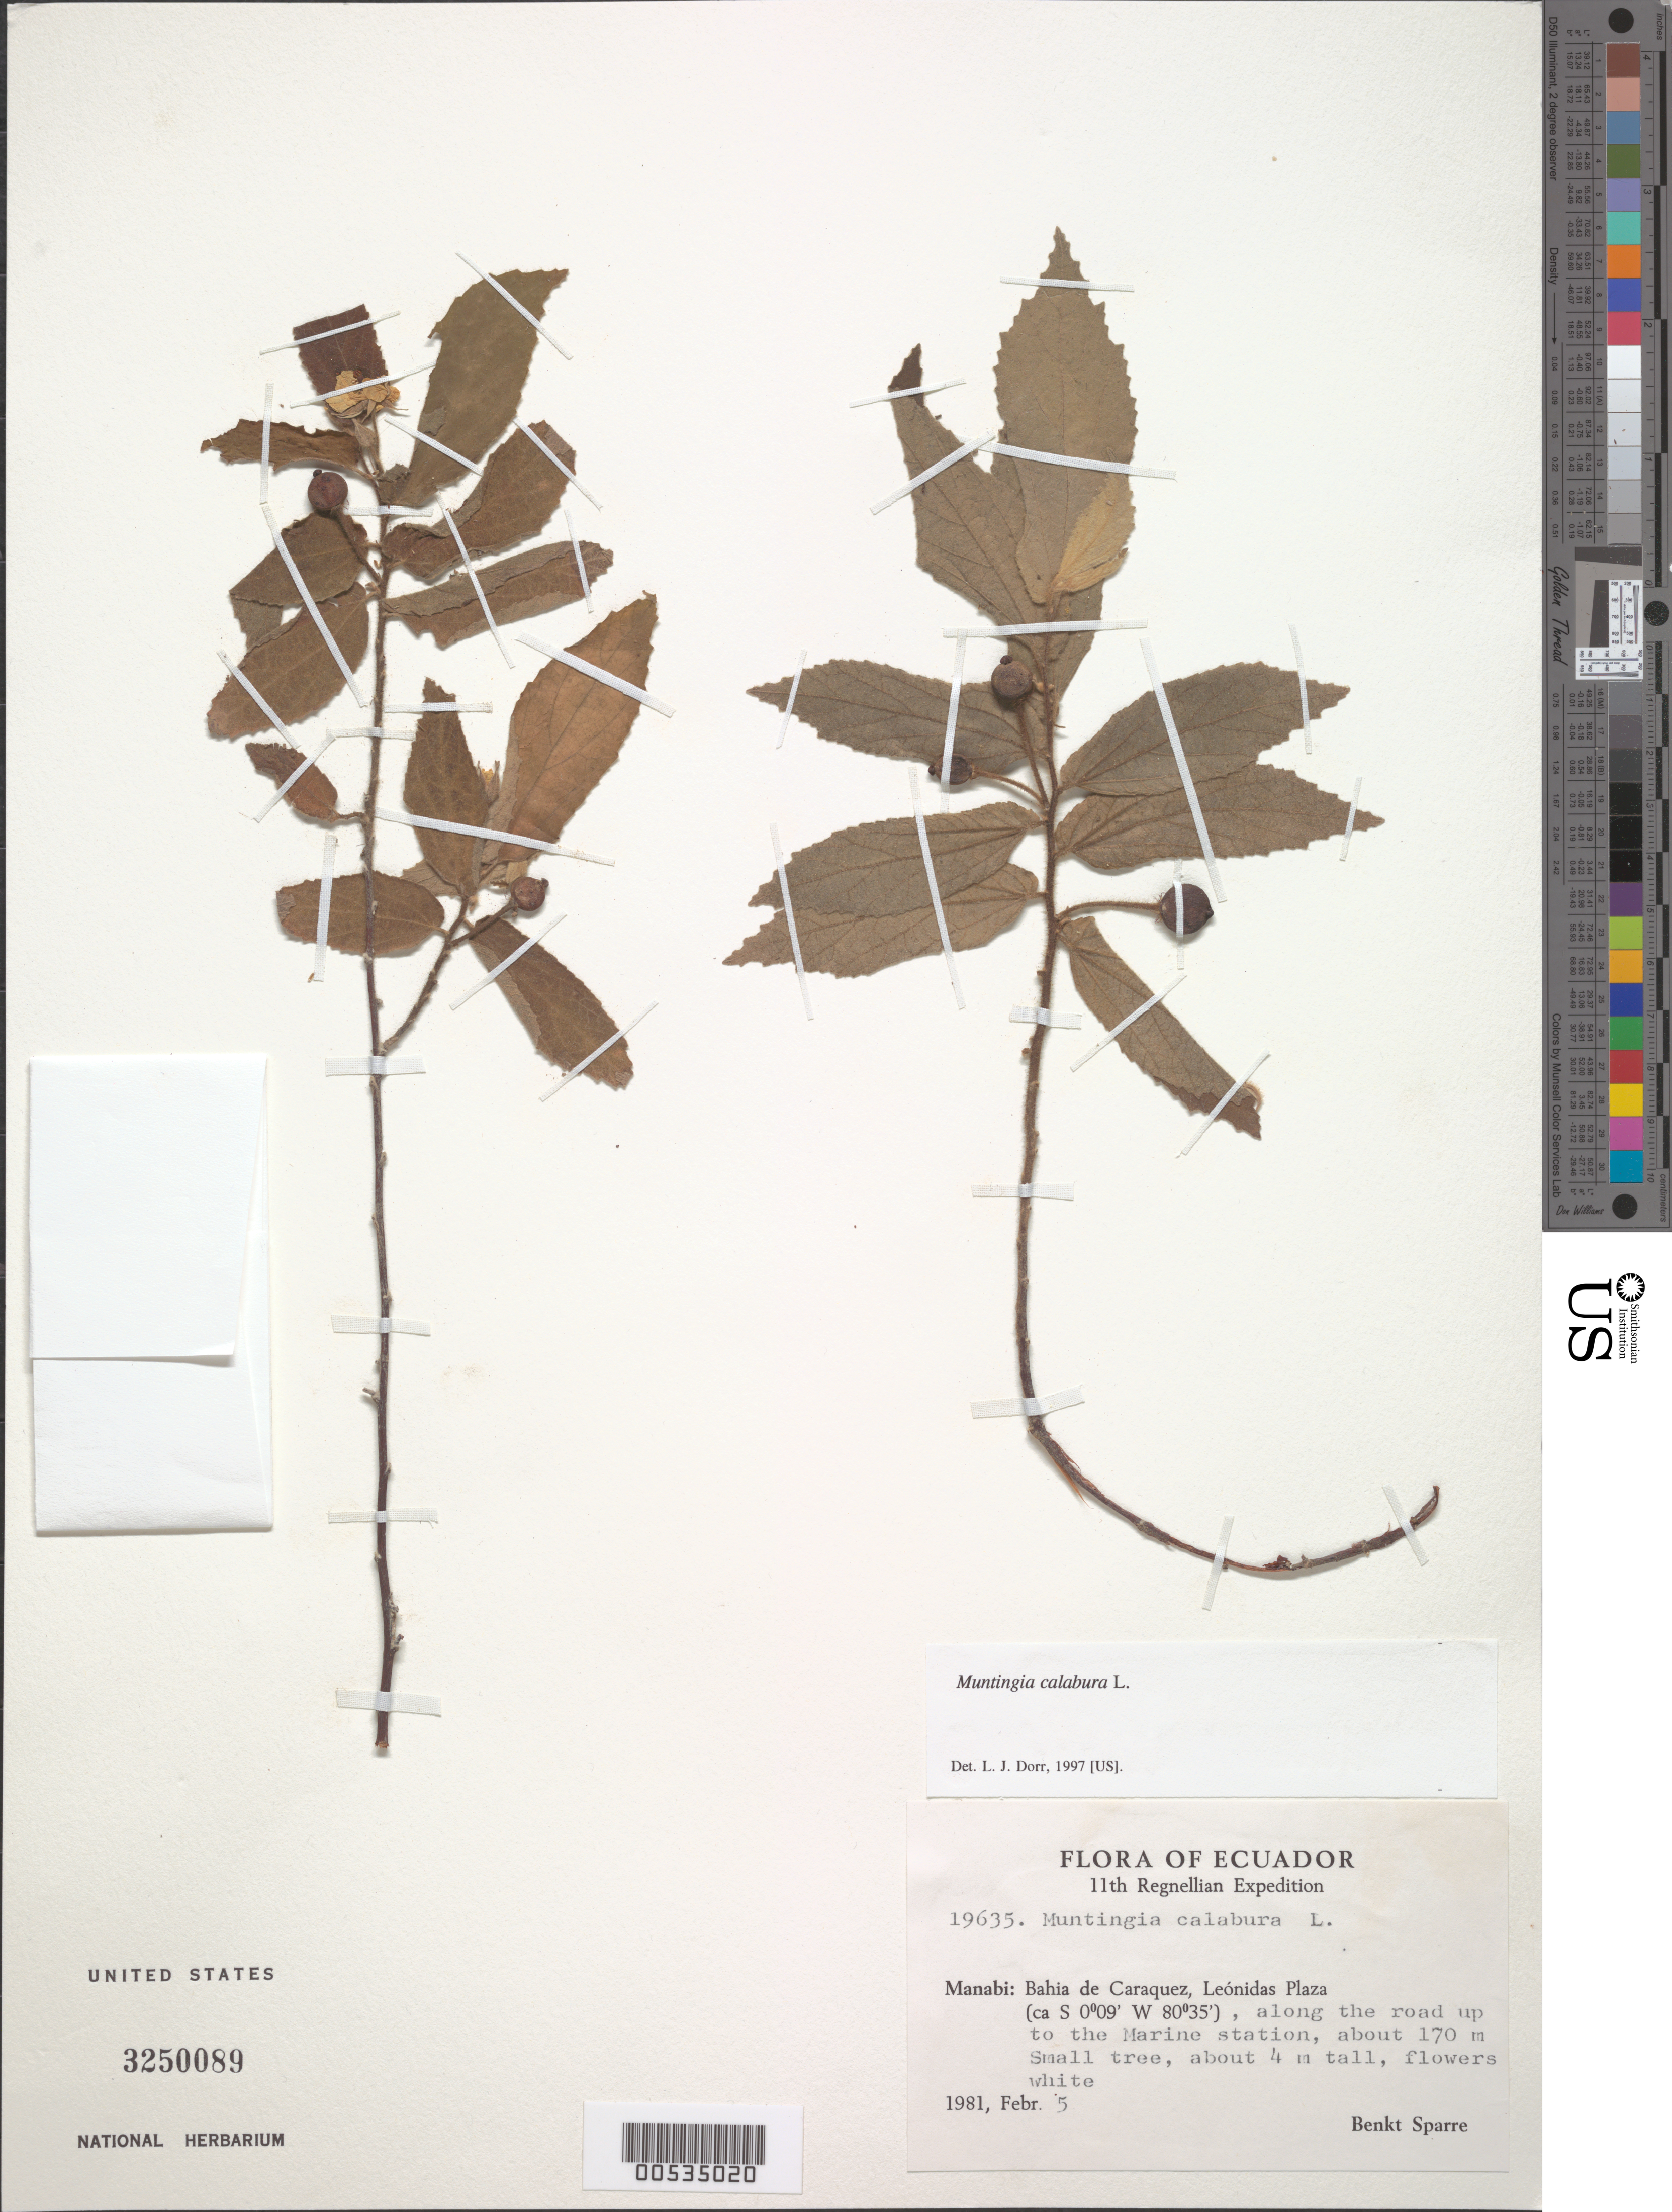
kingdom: Plantae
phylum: Tracheophyta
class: Magnoliopsida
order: Malvales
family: Muntingiaceae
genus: Muntingia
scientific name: Muntingia calabura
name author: L.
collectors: B. Sparre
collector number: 19635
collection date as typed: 05 Feb 1981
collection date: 1981-02-05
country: Ecuador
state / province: Manabí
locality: Bahia de Caraquez, Leónidas Plaza, along the road up to the Marine station, about 170 m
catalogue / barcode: US 3250089